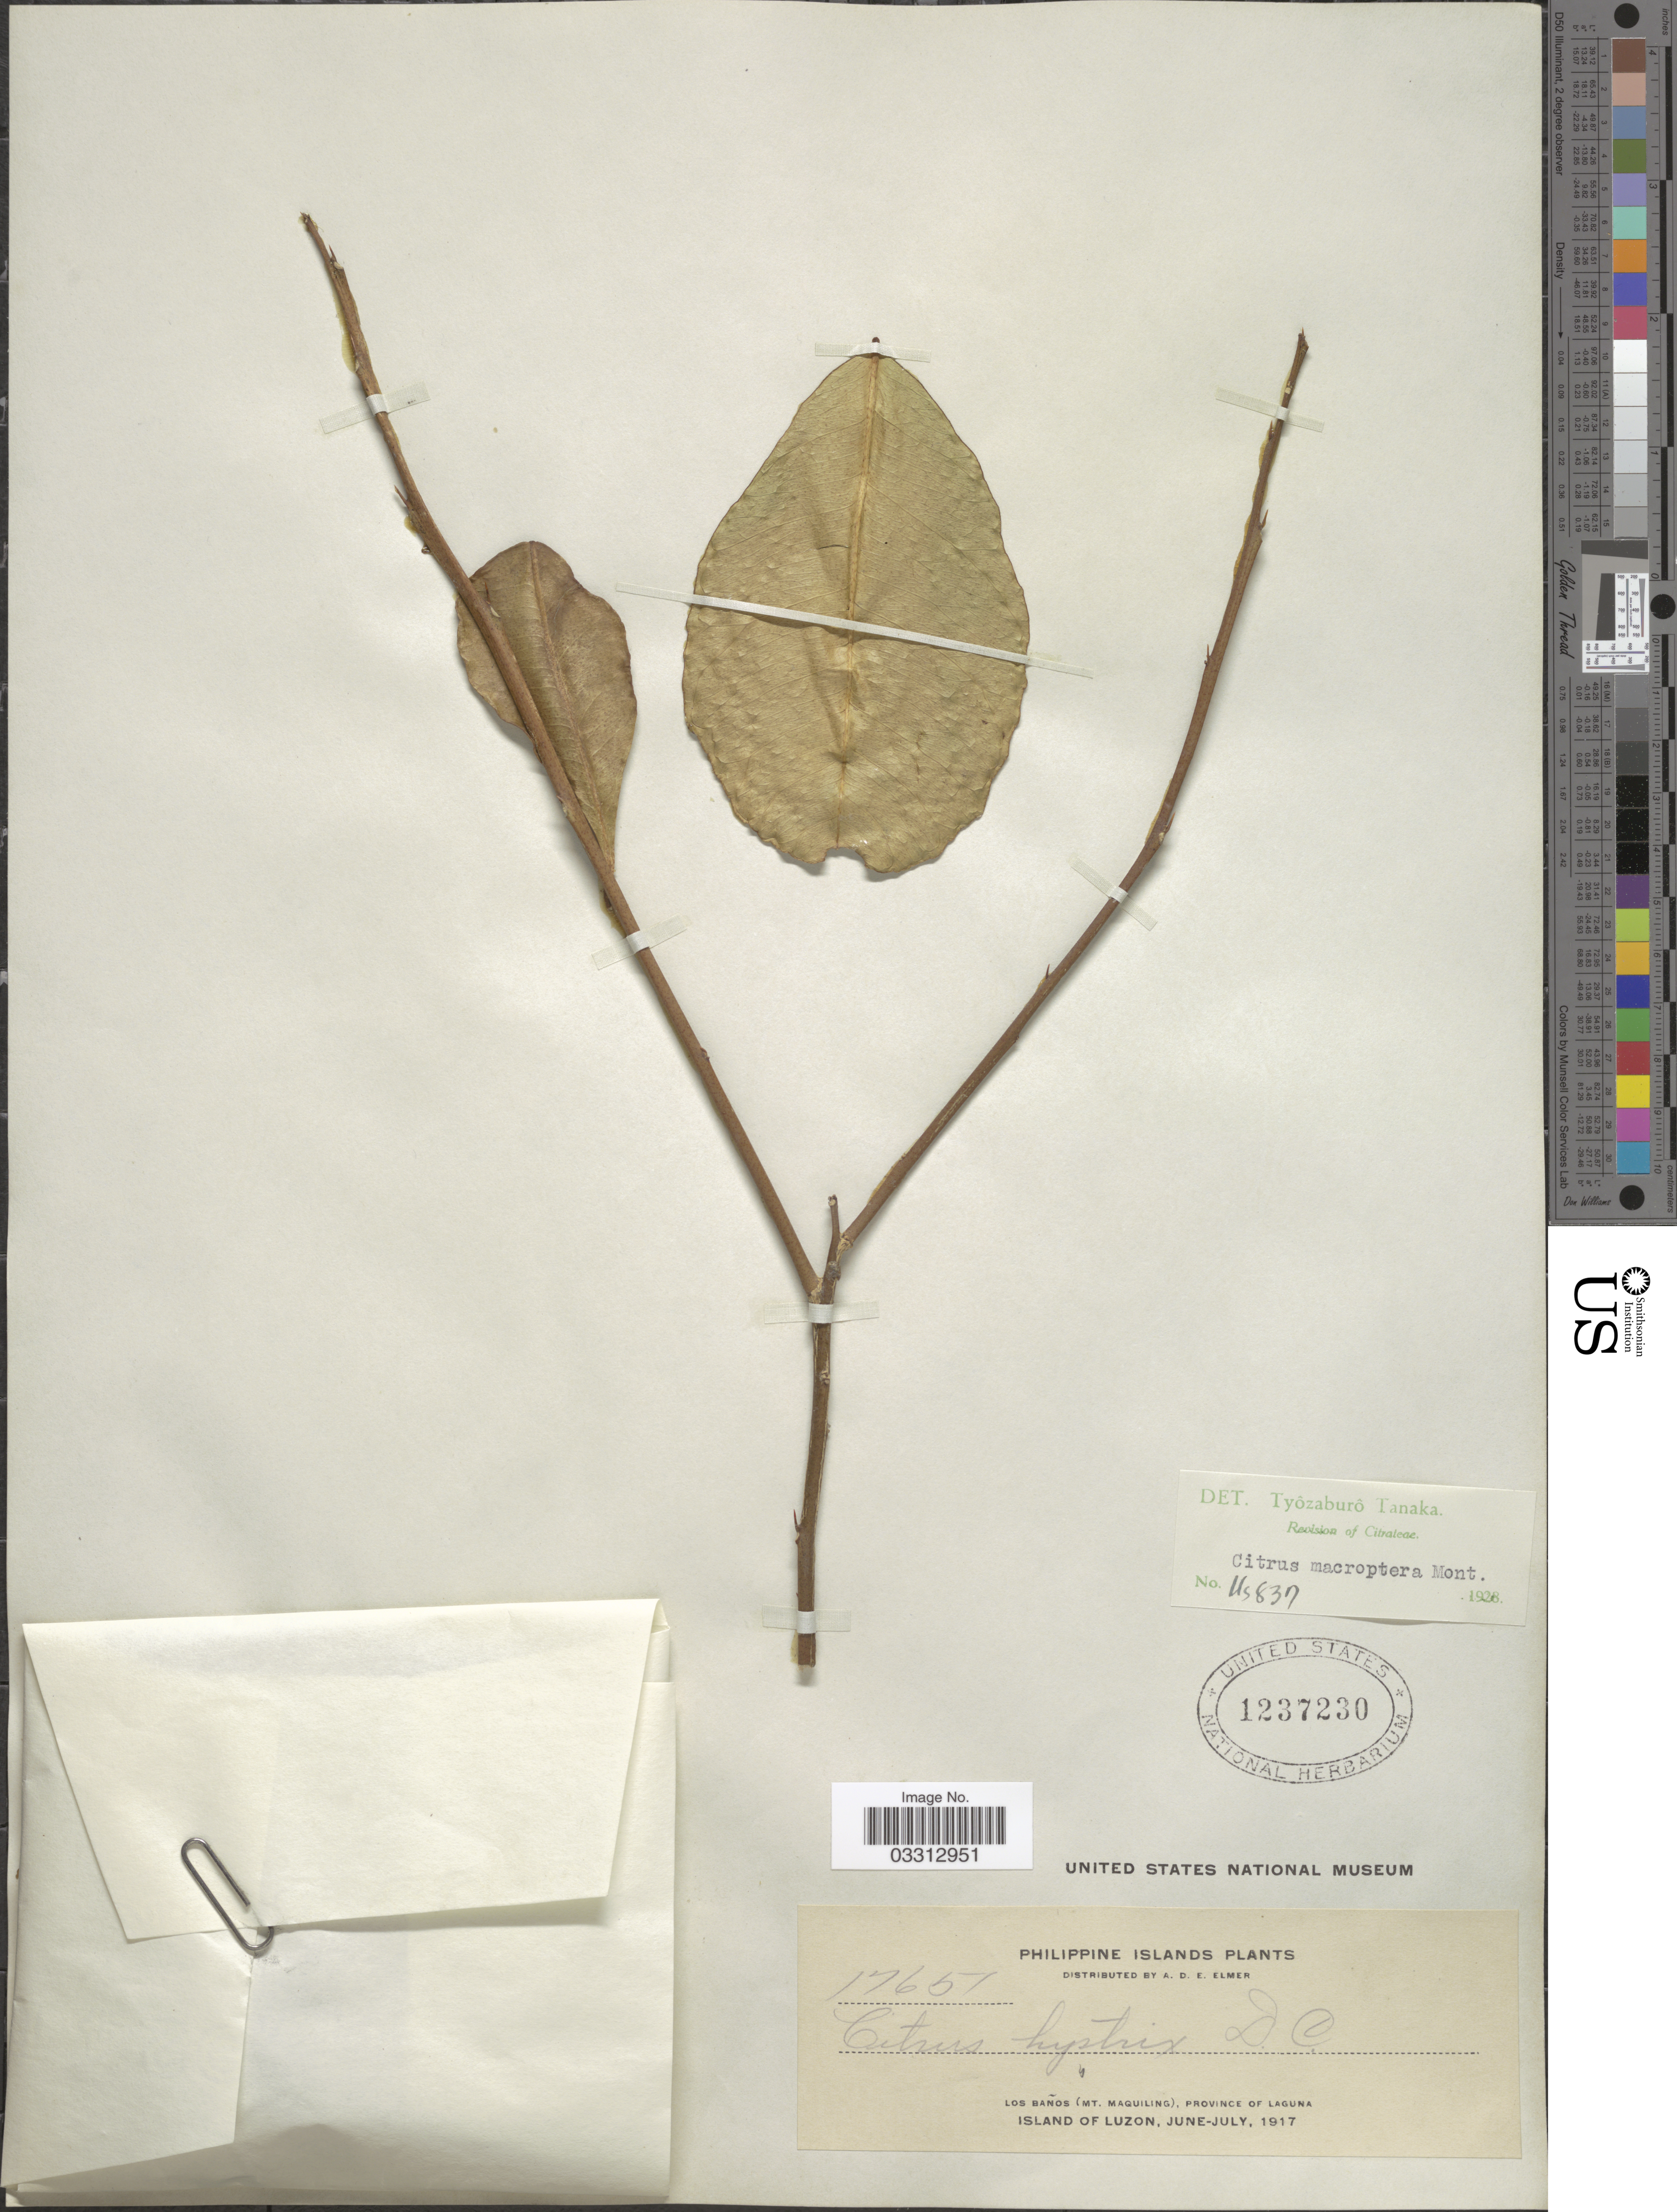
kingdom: Plantae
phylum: Tracheophyta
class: Magnoliopsida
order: Sapindales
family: Rutaceae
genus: Citrus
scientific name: Citrus macroptera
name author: Montrouz.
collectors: A. D. E. Elmer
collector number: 17651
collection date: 1917-06/1917-07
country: Philippines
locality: Los Baños (Mt. Maquiling), Province of Laguna. Island of Luzon.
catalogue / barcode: US 1237230